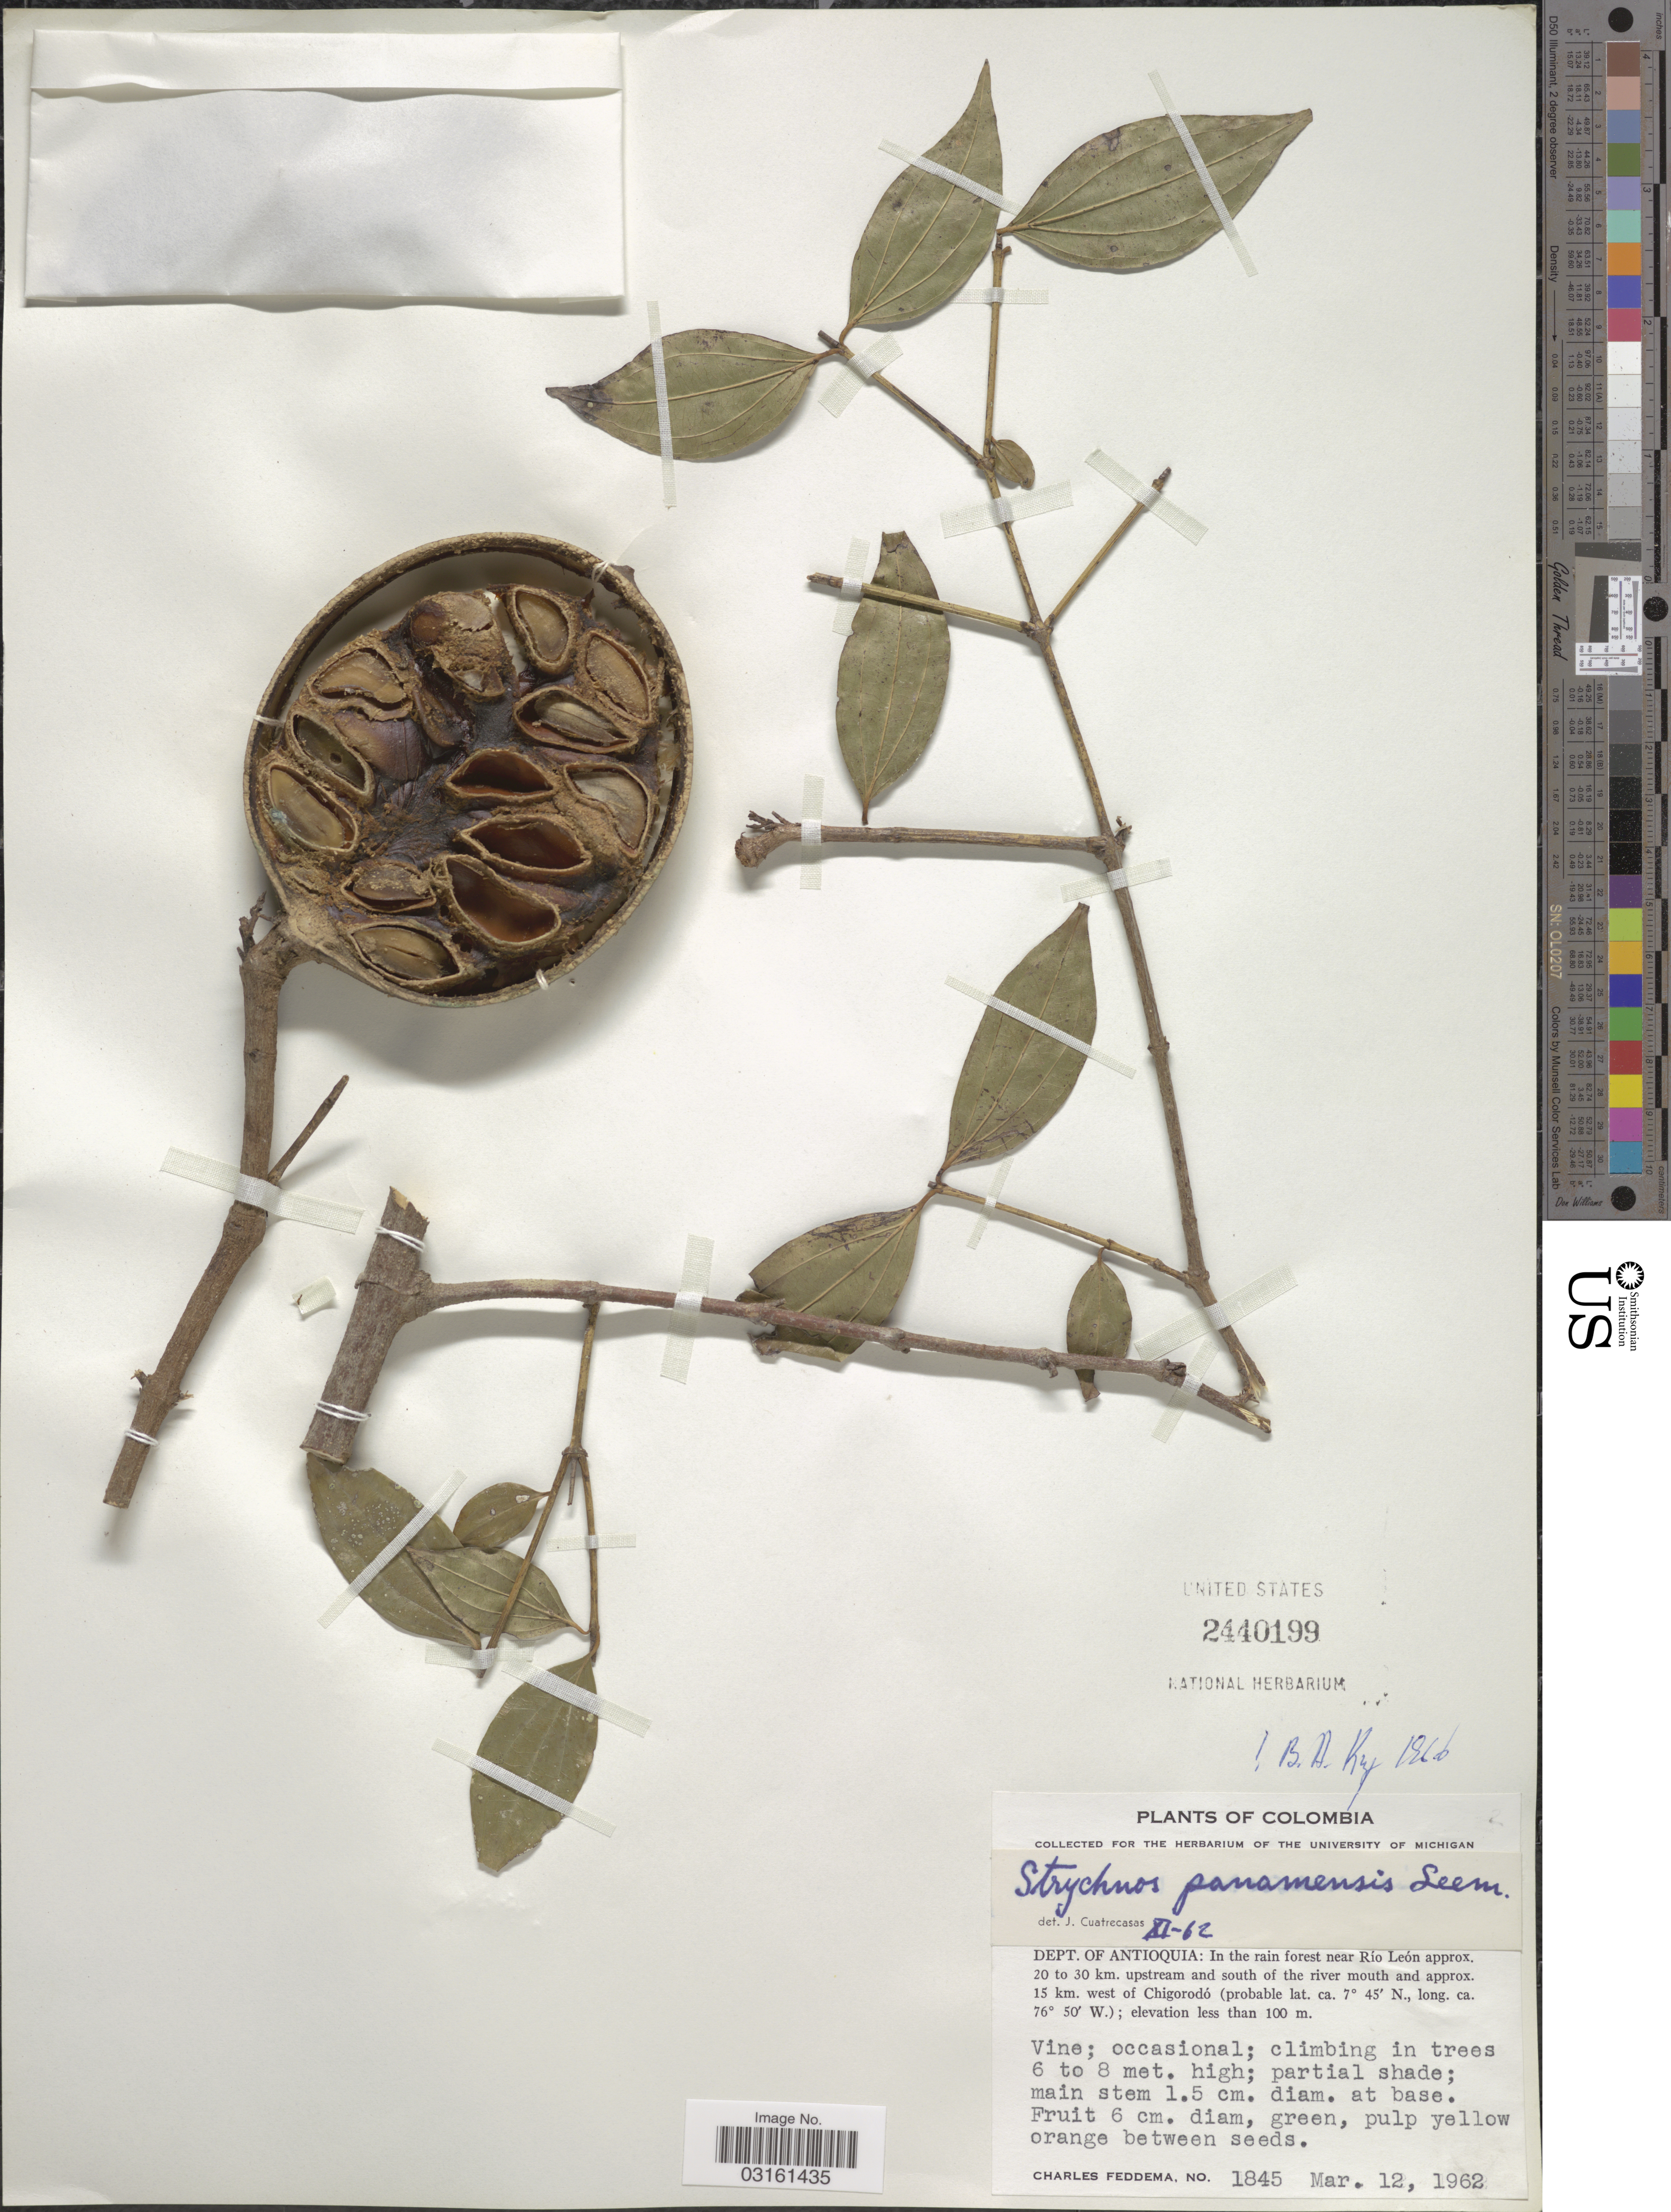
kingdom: Plantae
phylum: Tracheophyta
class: Magnoliopsida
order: Gentianales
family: Loganiaceae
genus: Strychnos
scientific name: Strychnos panamensis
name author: Seem.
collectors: C. Feddema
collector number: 1845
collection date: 1962-03-12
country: Colombia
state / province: Antioquia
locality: Dept. of Antioquia: In the rain forest near Río León approx. 20 to 30 km. upstream and south of the river mouth and approx. 15 km. west of Chigorodó.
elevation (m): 100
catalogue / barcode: US 2440199